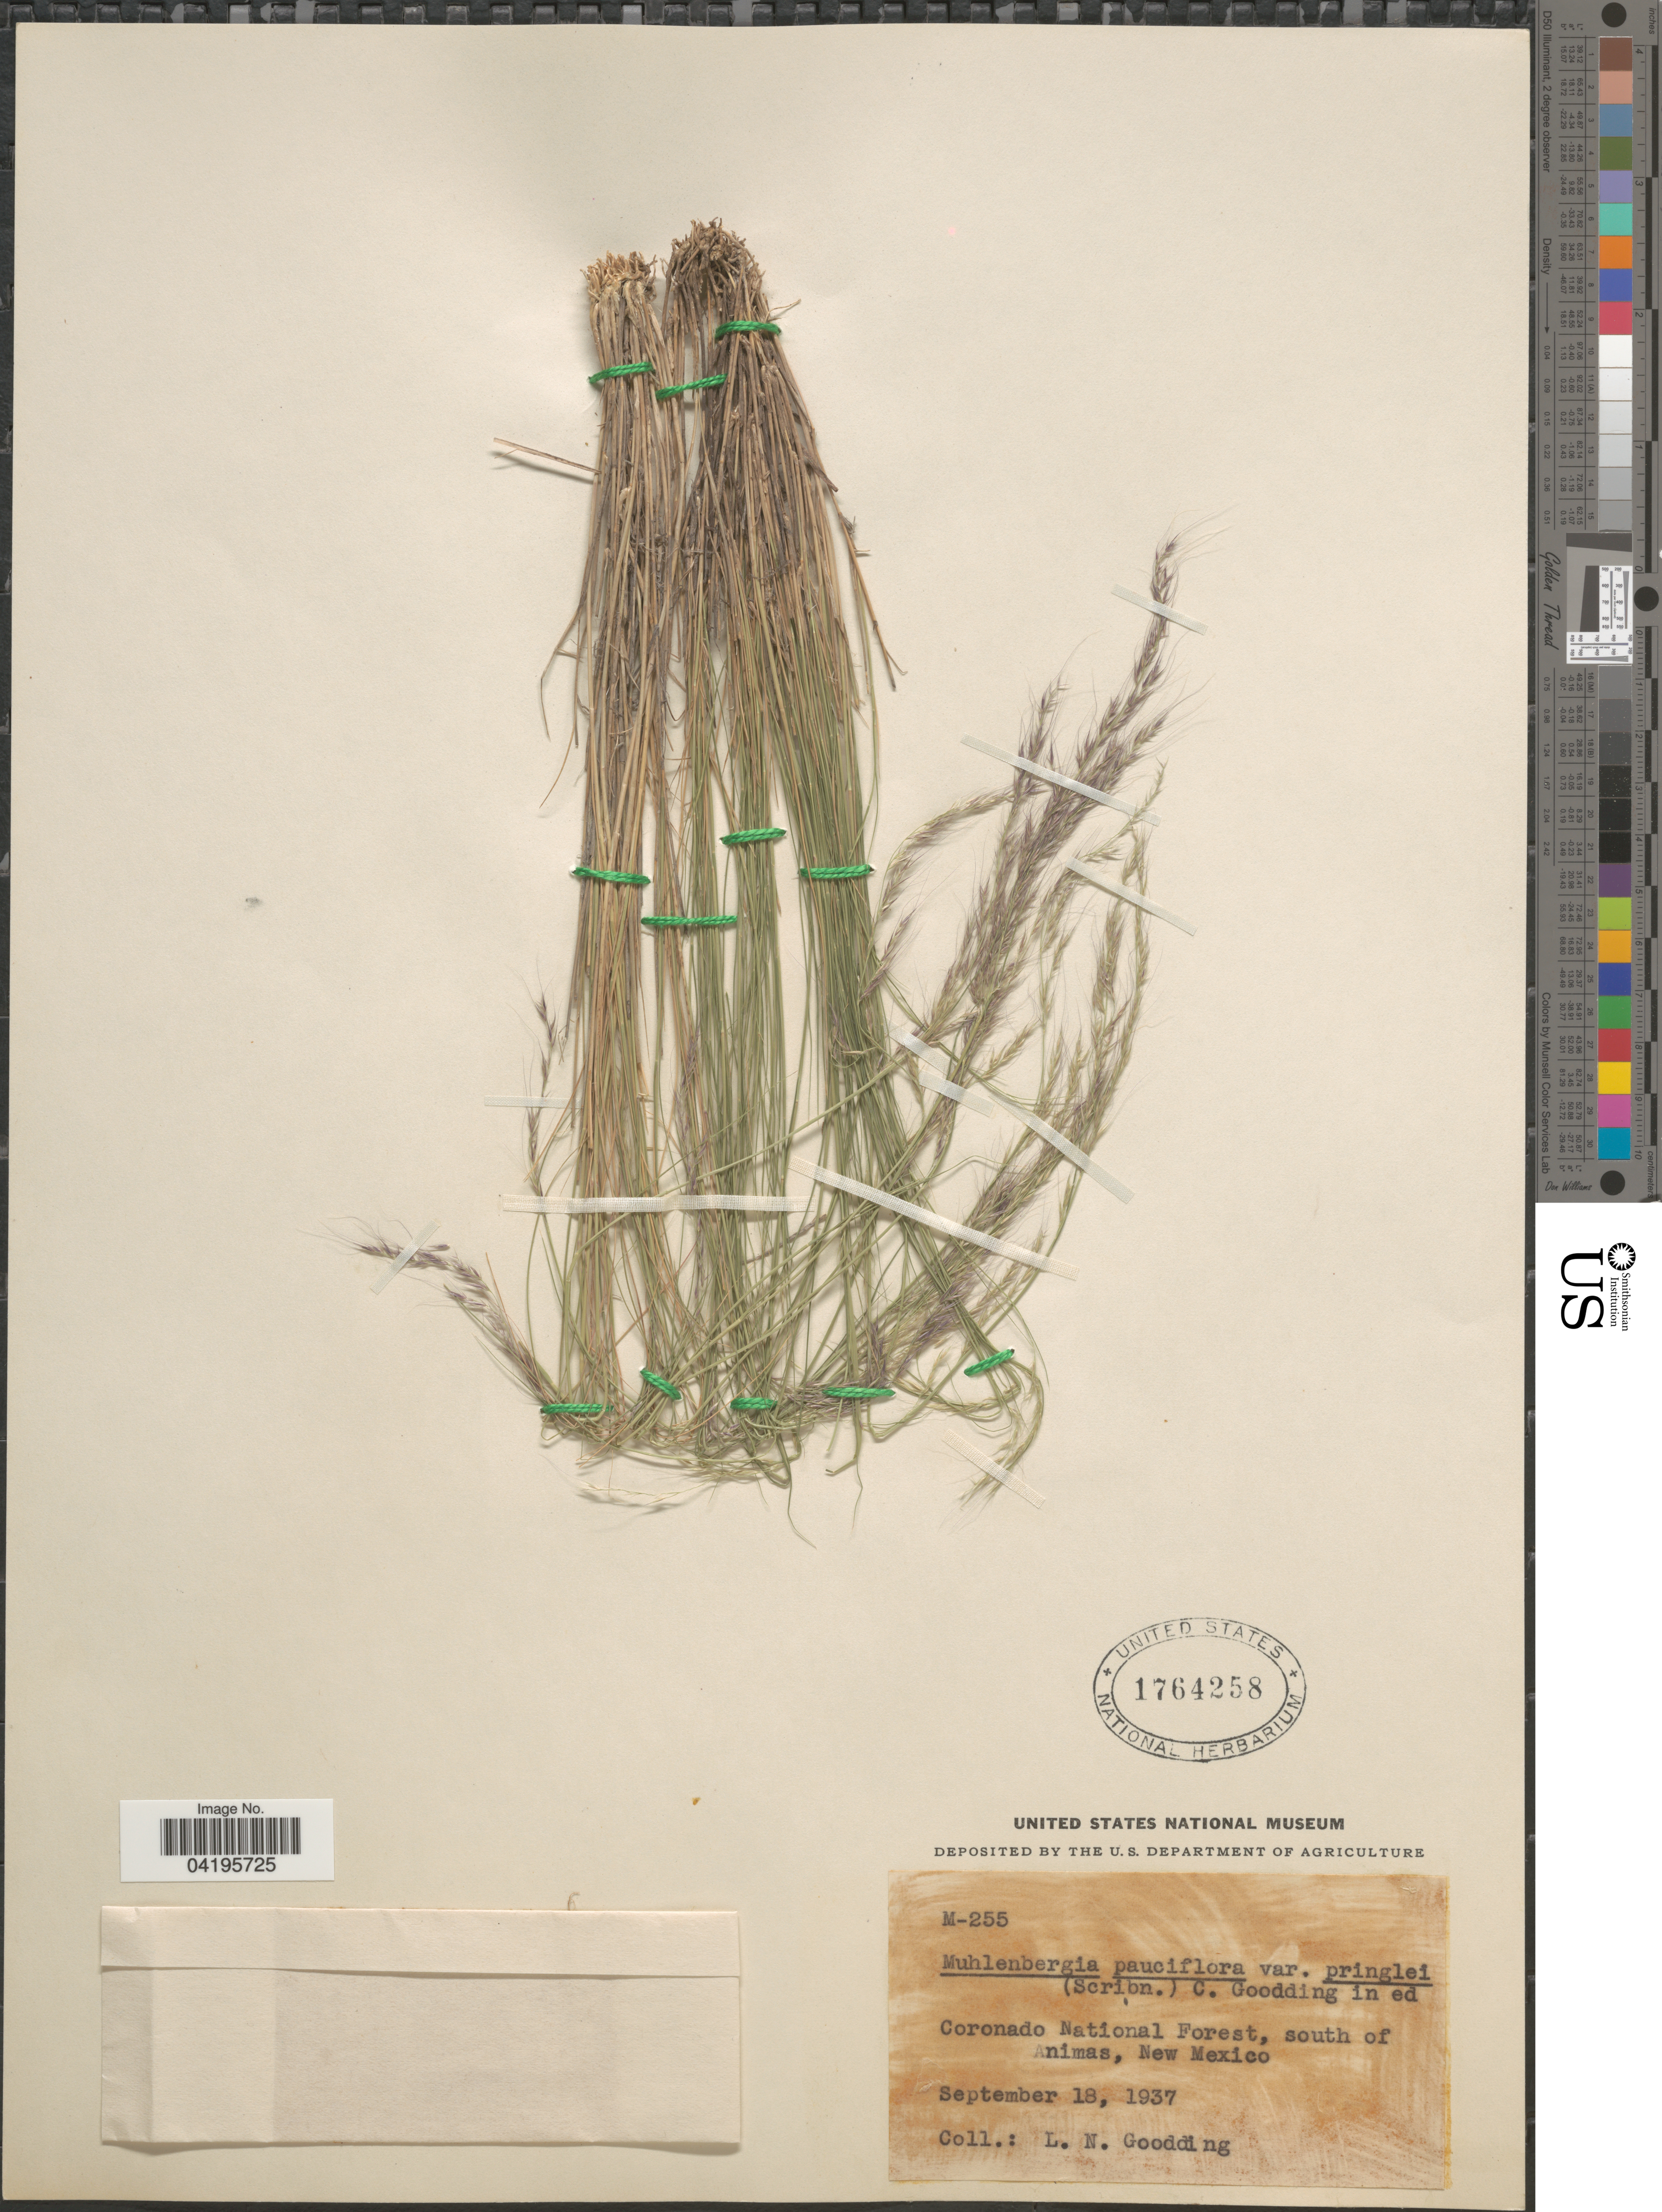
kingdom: Plantae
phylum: Tracheophyta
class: Liliopsida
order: Poales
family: Poaceae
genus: Muhlenbergia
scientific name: Muhlenbergia pauciflora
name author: Buckley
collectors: L. N. Goodding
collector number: M-255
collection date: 1937-09-18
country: United States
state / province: New Mexico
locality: Coronado National Forest, south of Animas.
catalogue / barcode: US 1764258